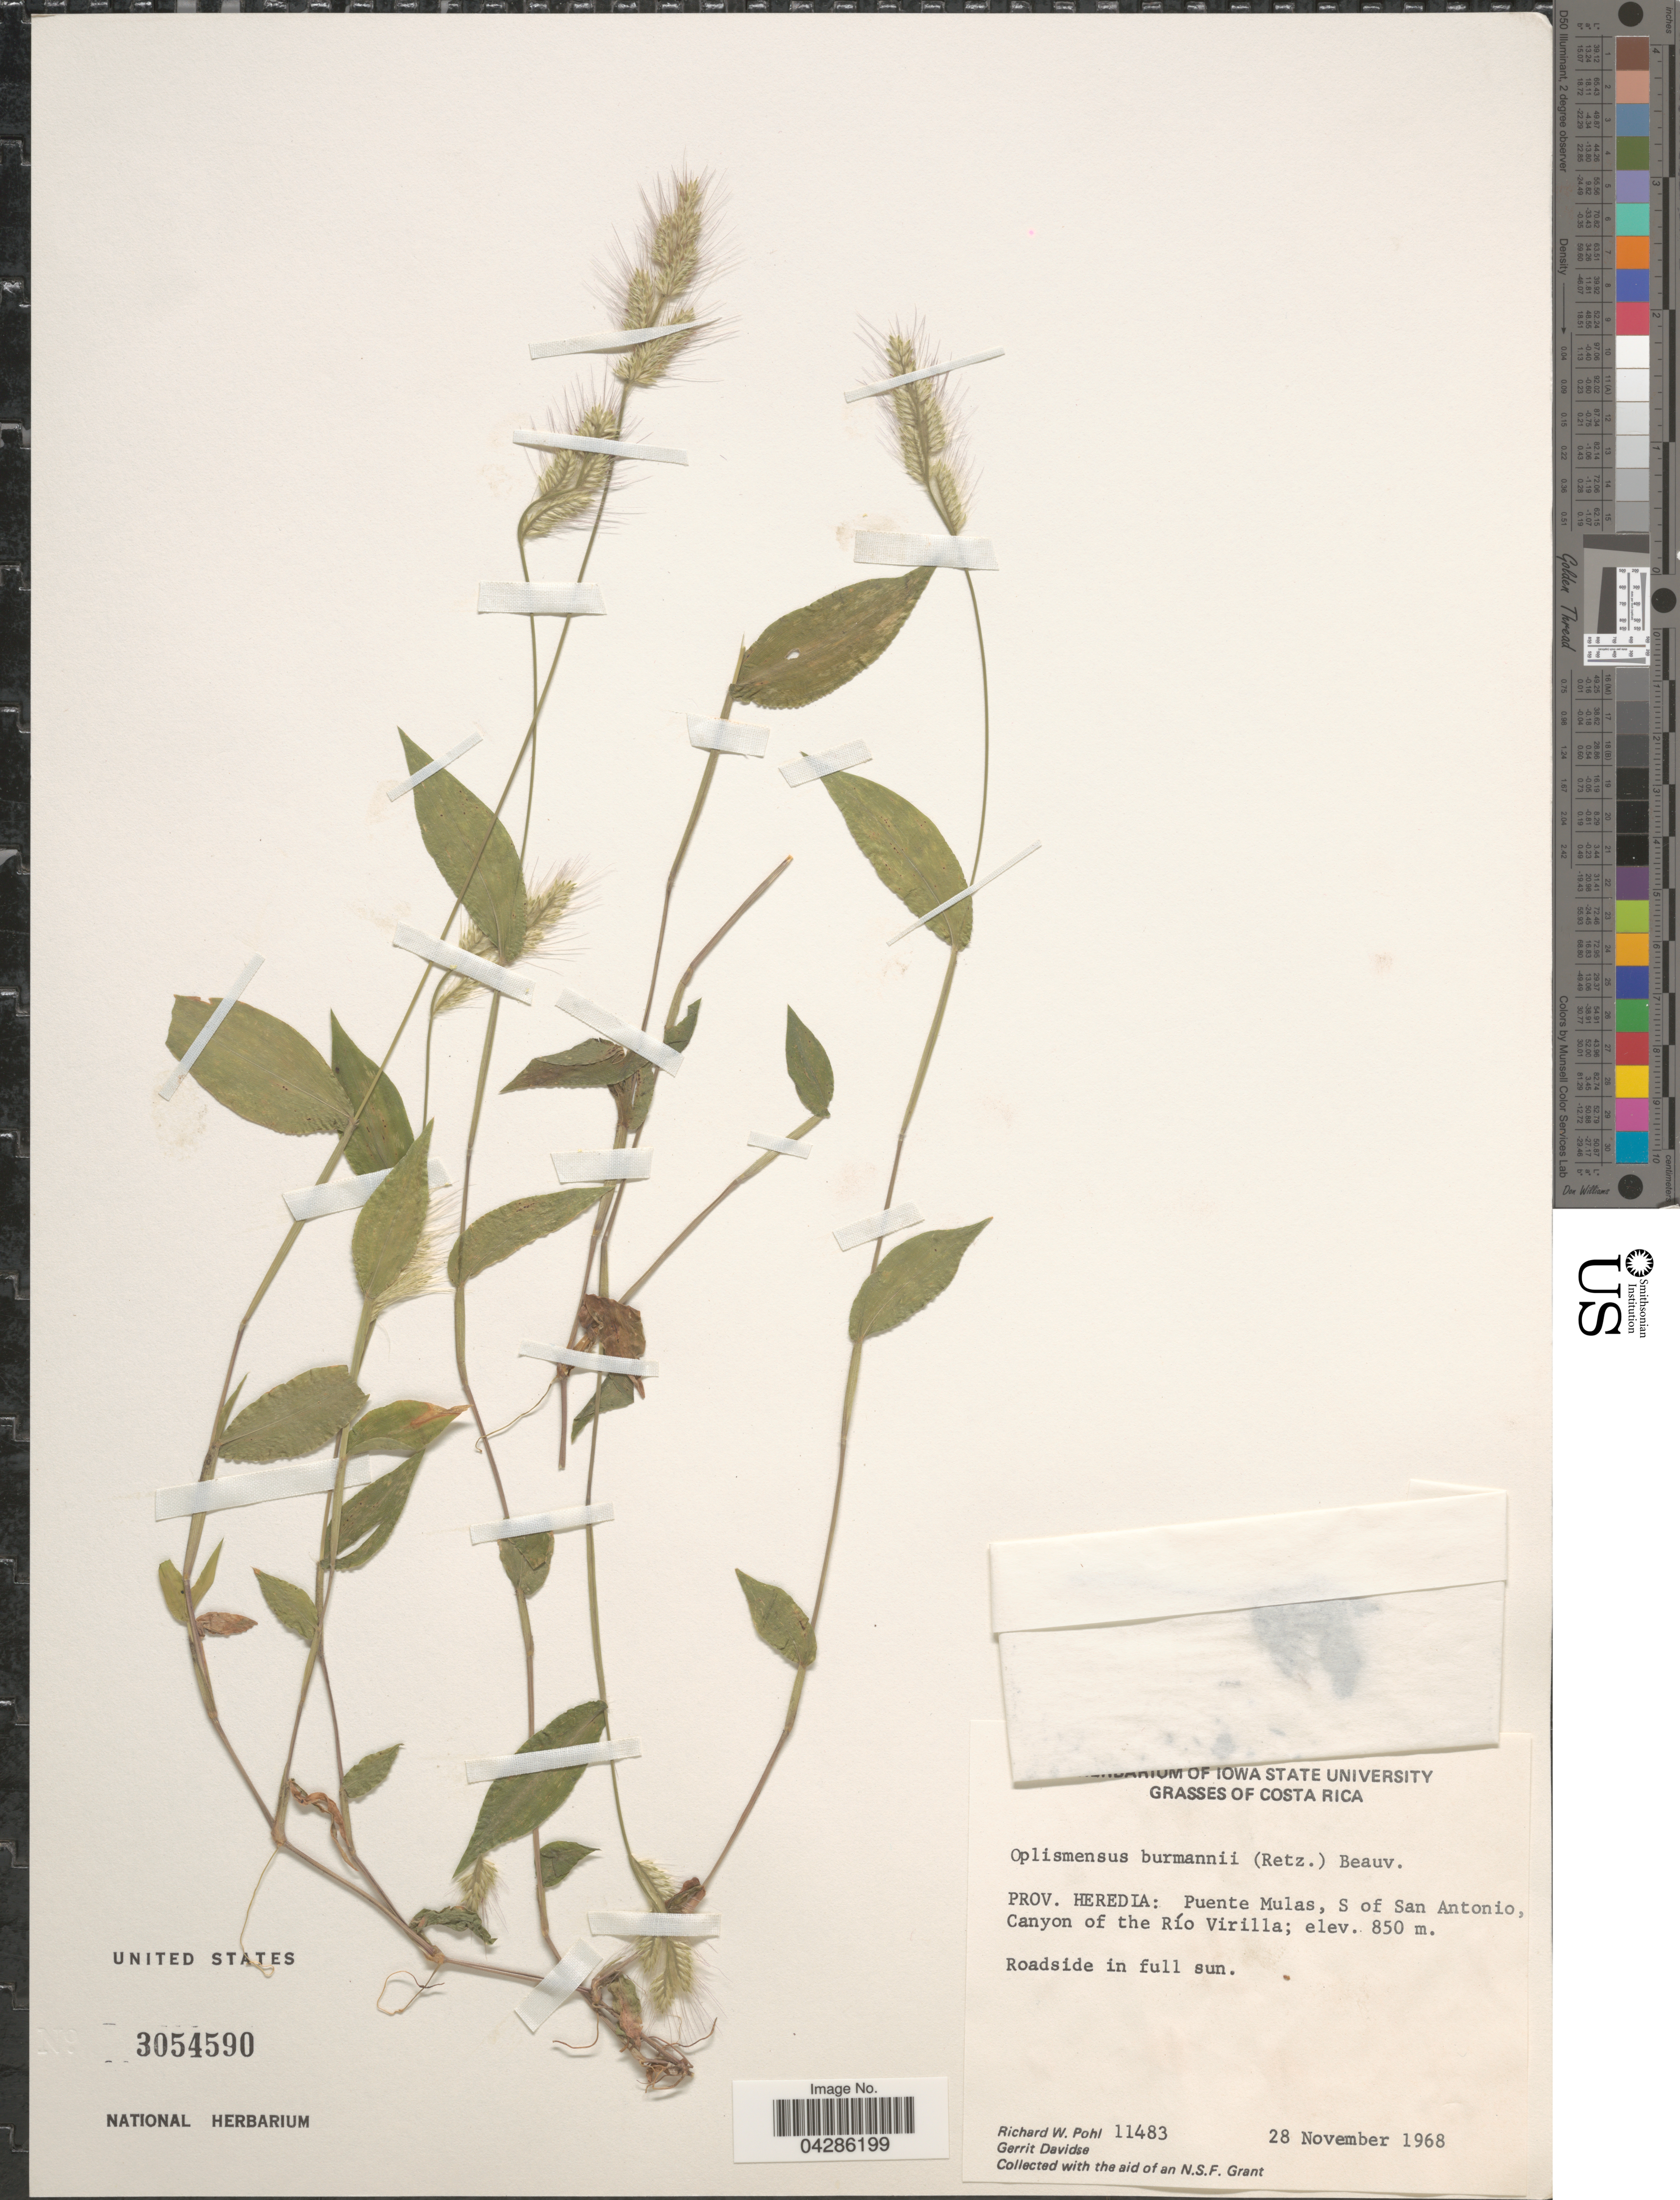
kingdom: Plantae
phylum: Tracheophyta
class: Liliopsida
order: Poales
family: Poaceae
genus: Oplismenus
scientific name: Oplismenus burmannii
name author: (Retz.) P. Beauv.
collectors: R. W. Pohl & G. Davidse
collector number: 11483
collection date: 1968-11-28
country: Costa Rica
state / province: Heredia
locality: Puente Mulas, S of San Antonio, Canyon of the Río Virilla.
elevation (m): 850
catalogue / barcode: US 3054590